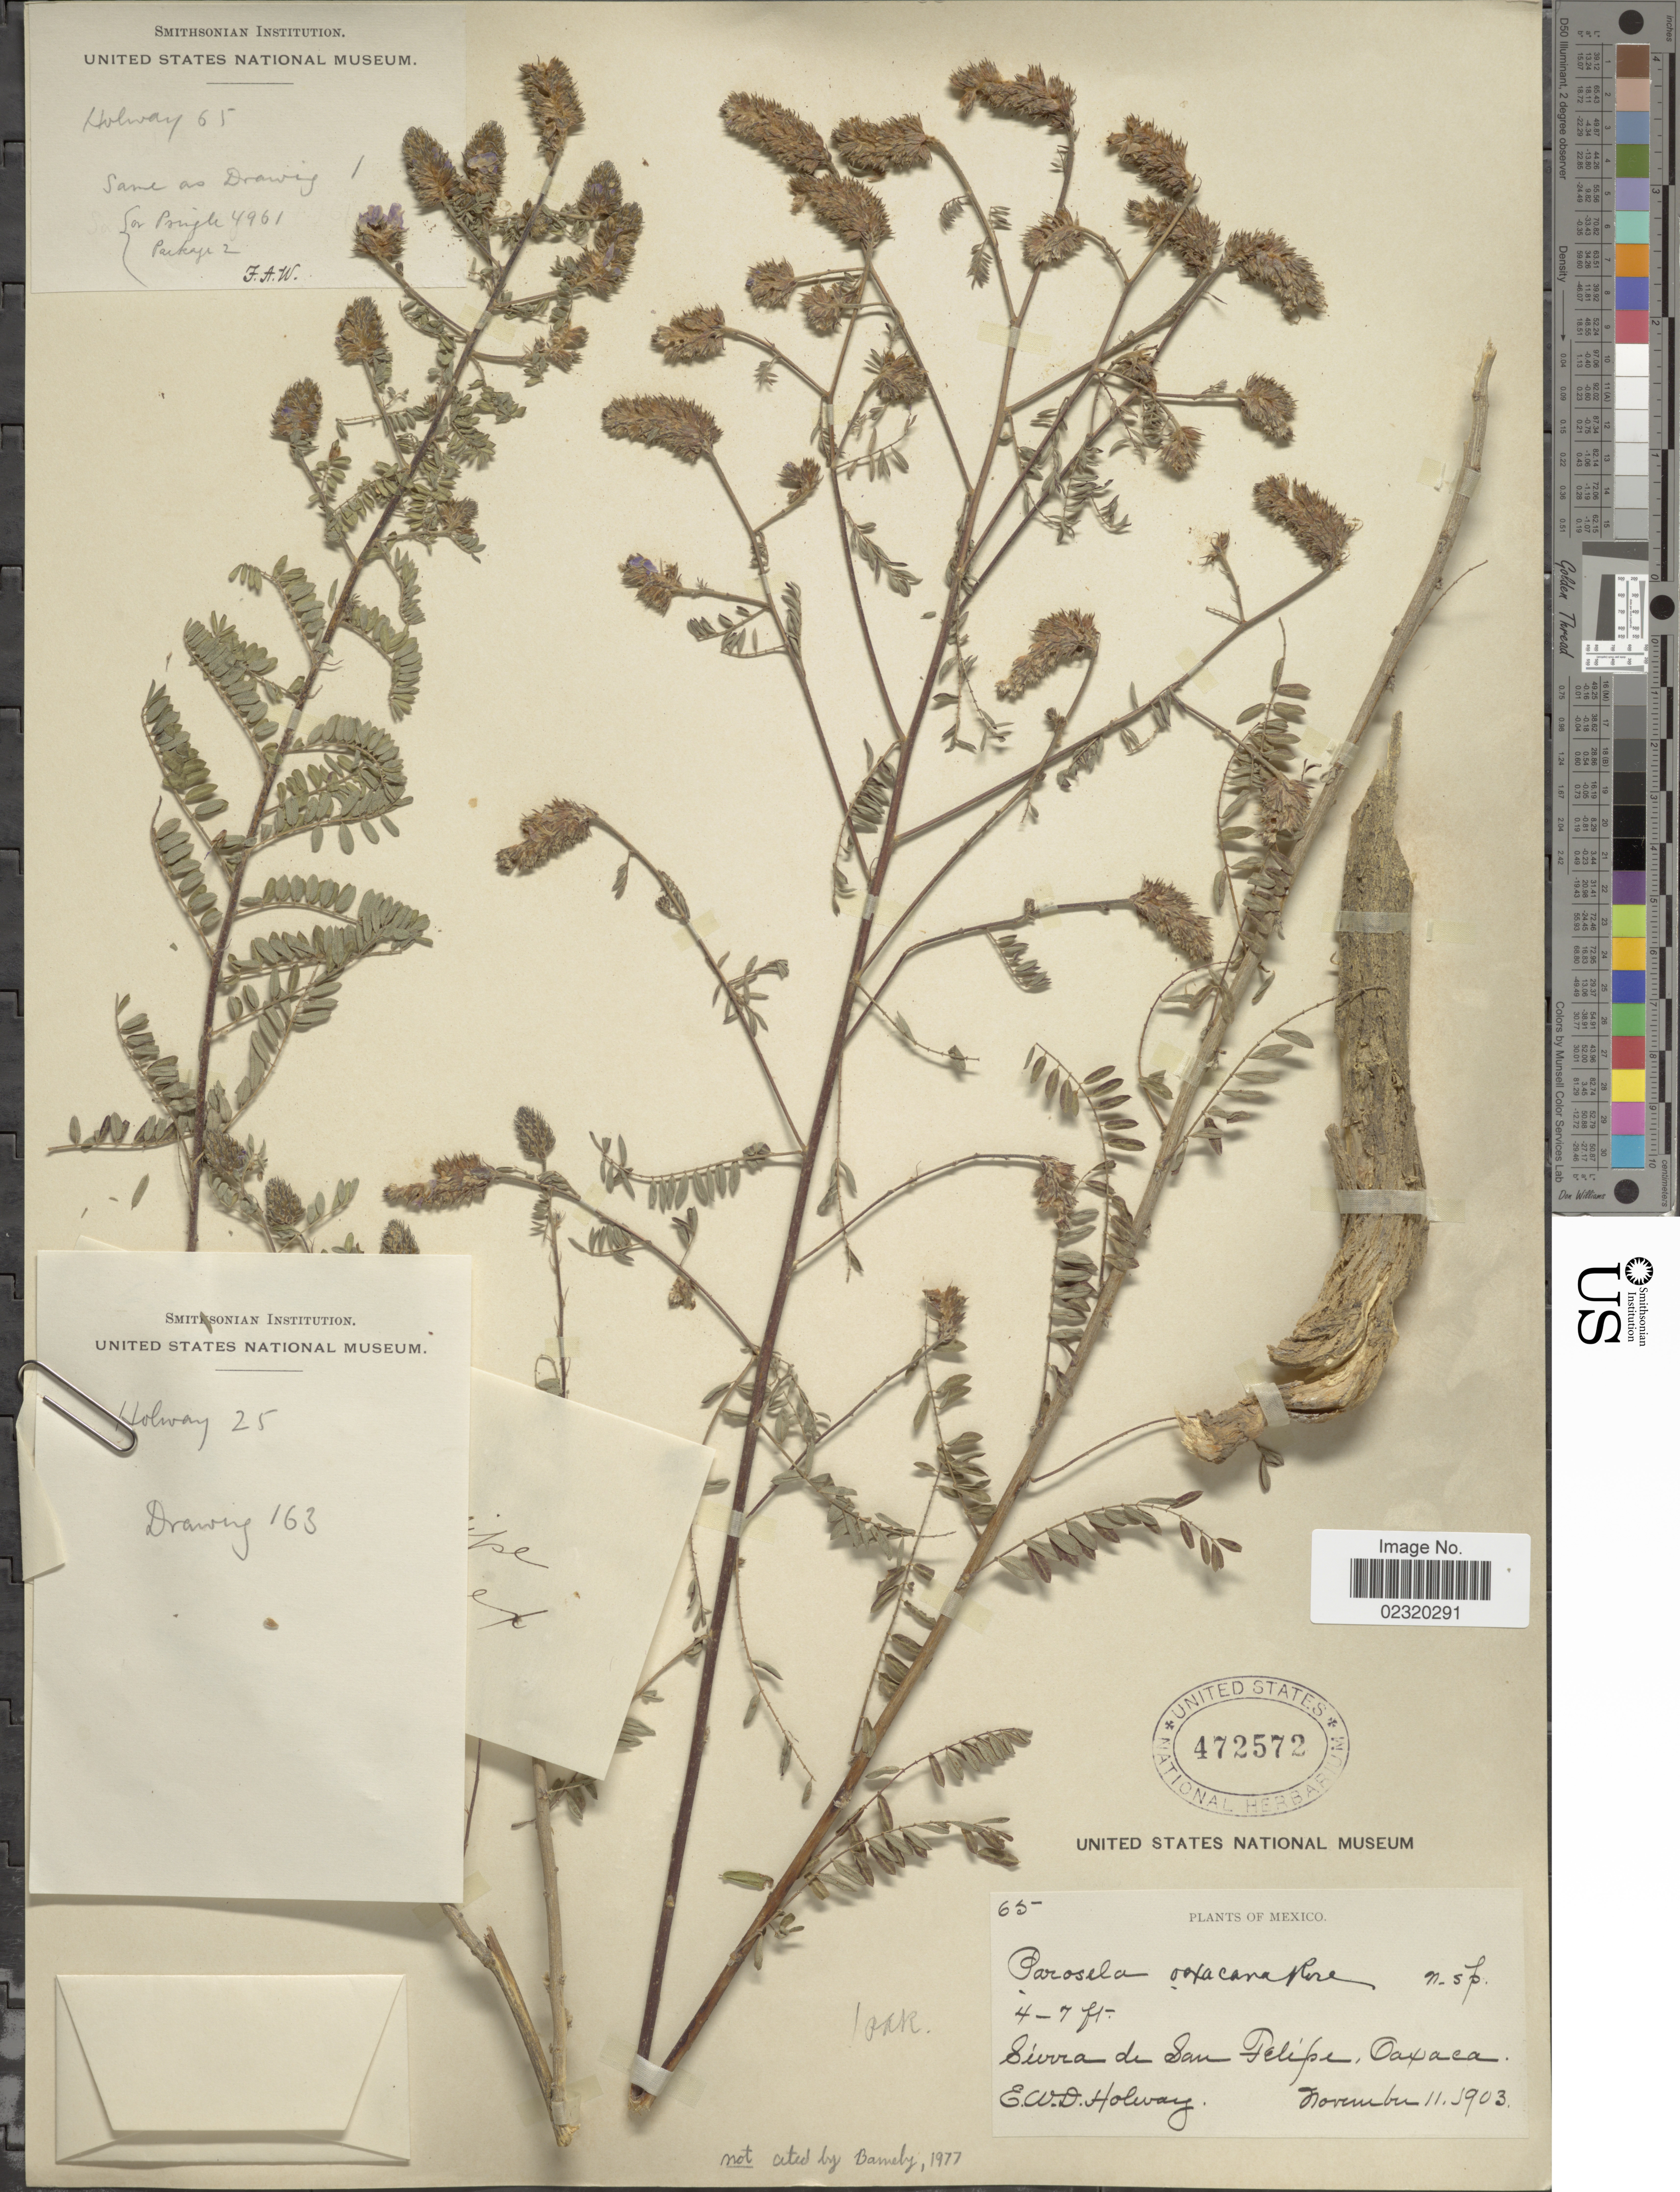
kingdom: Plantae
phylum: Tracheophyta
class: Magnoliopsida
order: Fabales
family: Fabaceae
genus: Dalea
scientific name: Dalea virgata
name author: Lag.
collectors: E. W. D. Holway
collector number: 65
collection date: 1903-11-11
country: Mexico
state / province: Oaxaca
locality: Sierra de San Felipe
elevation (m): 1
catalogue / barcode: US 472572